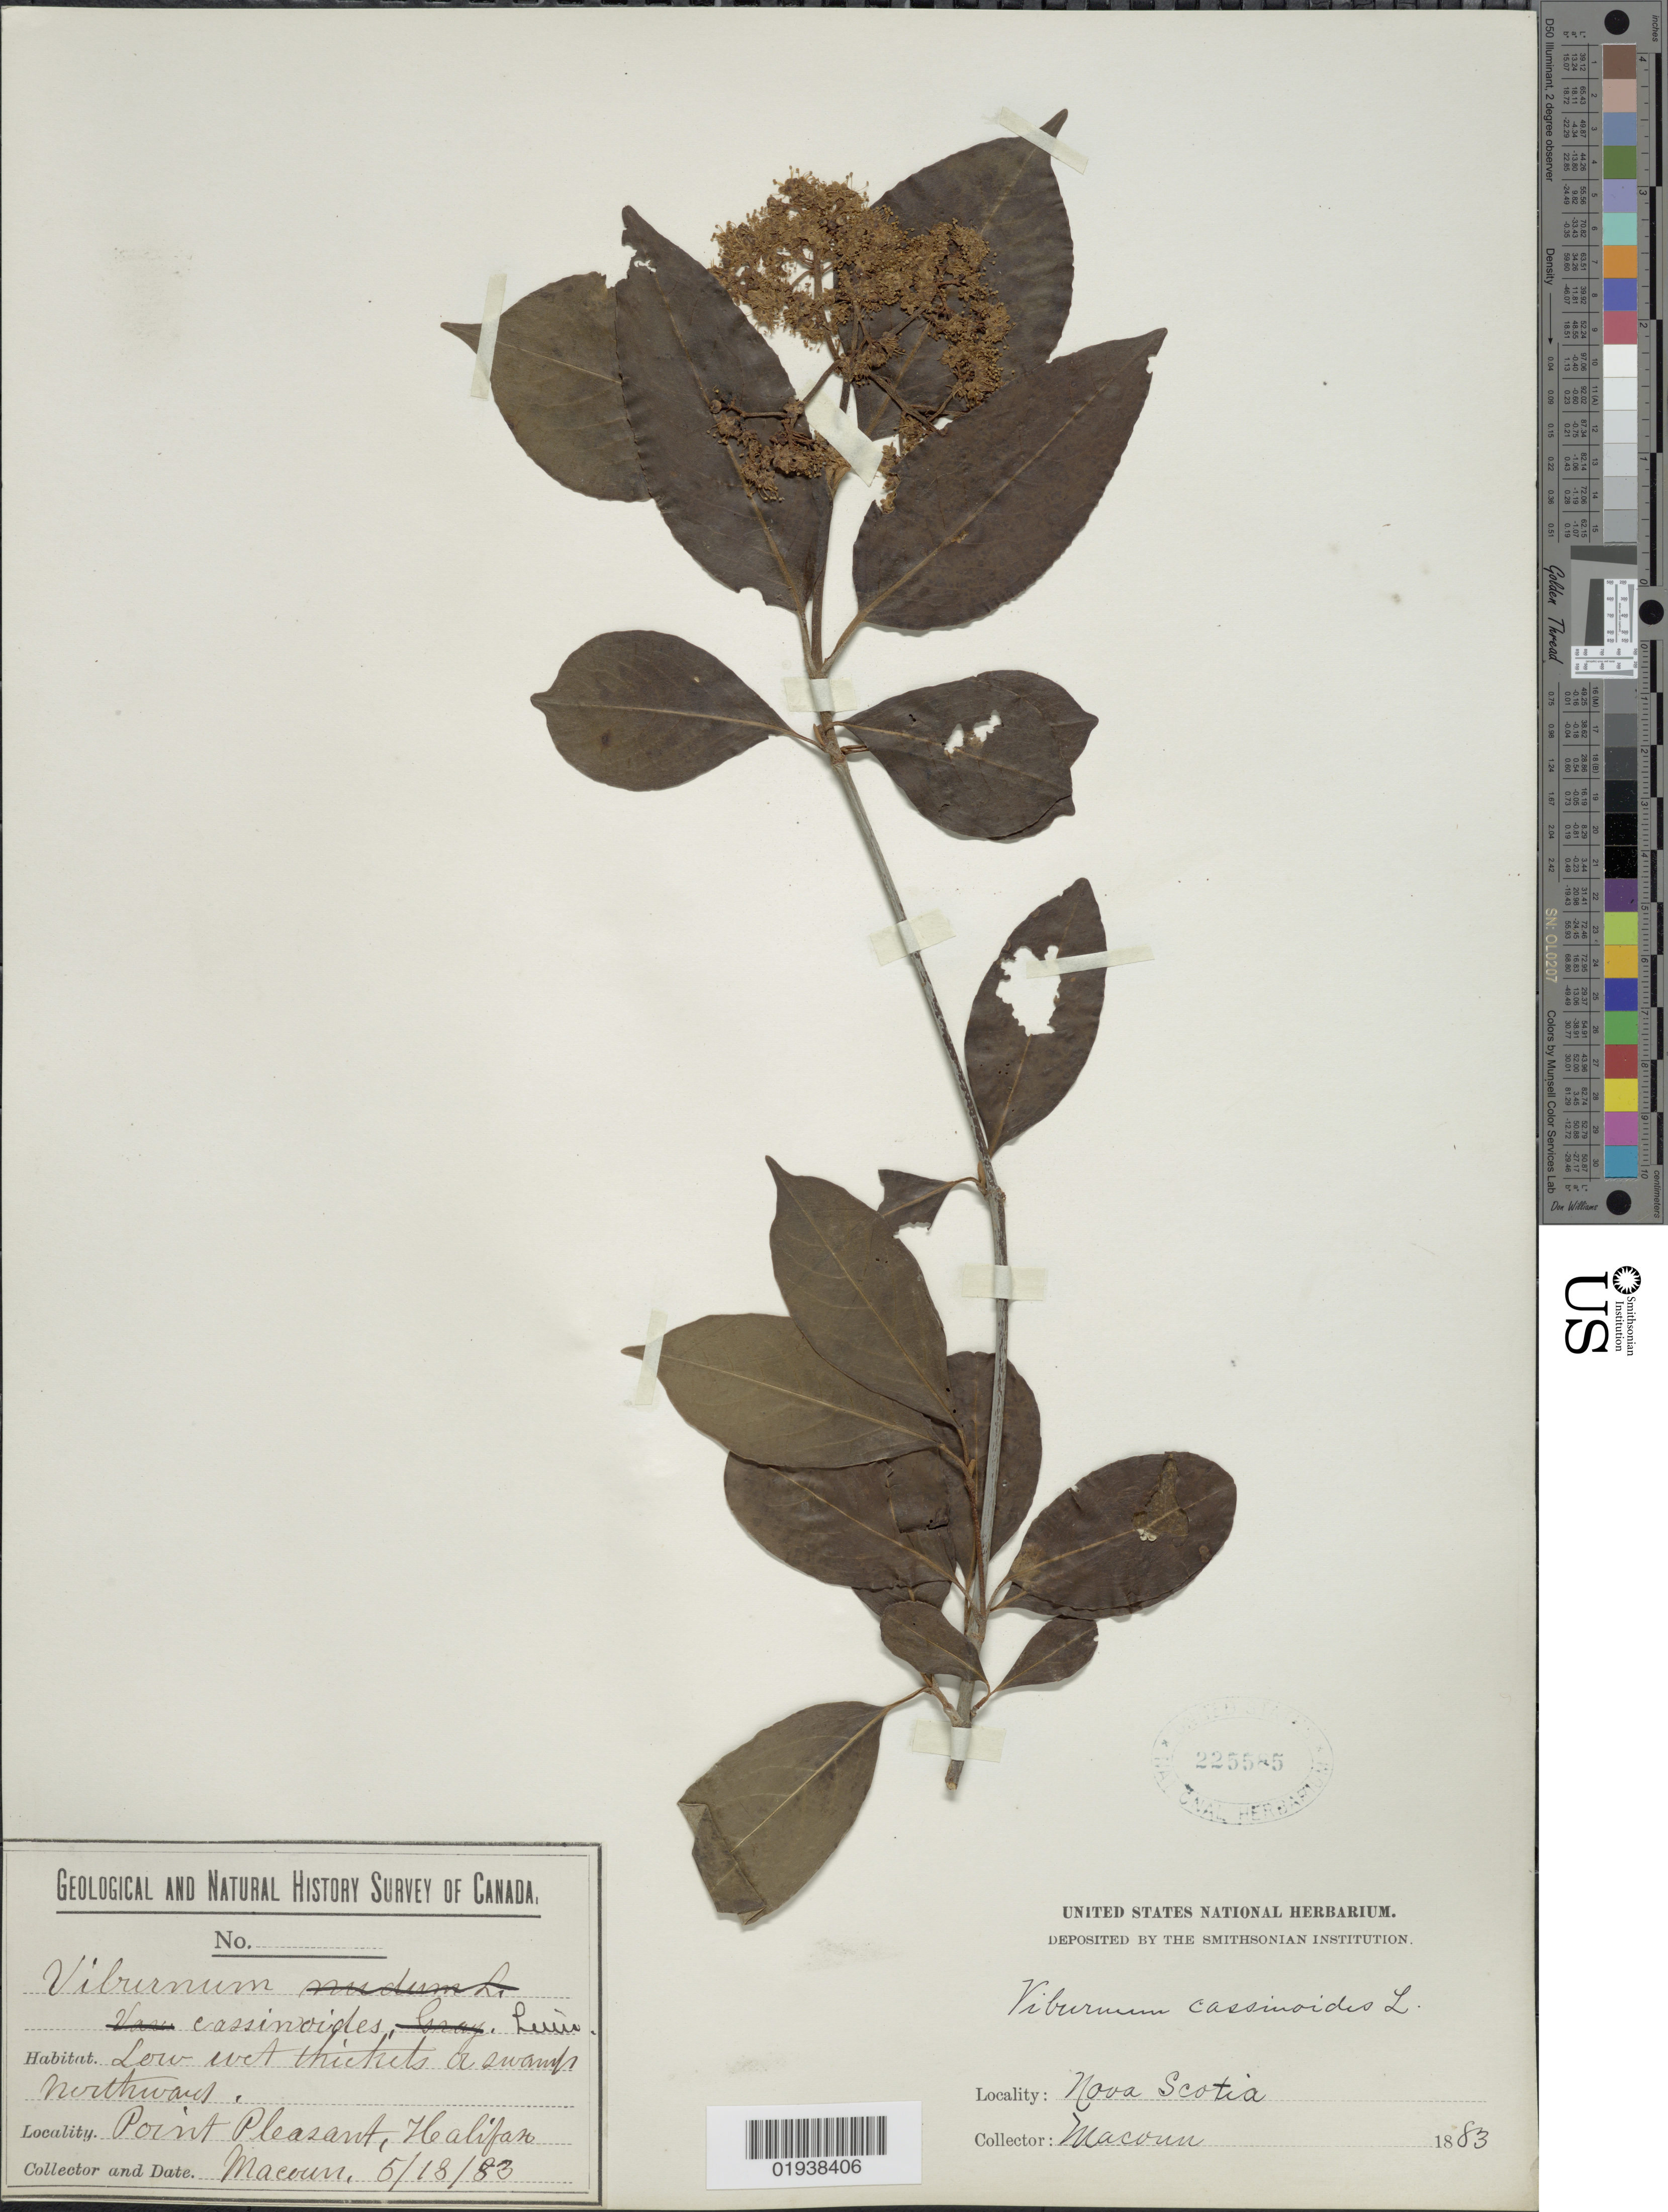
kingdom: Plantae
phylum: Tracheophyta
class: Magnoliopsida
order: Dipsacales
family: Viburnaceae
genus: Viburnum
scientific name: Viburnum cassinoides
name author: L.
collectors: -- Macoun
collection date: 1883-05-18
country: Canada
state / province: Nova Scotia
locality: Point Pleasant, Halifax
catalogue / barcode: US 225585